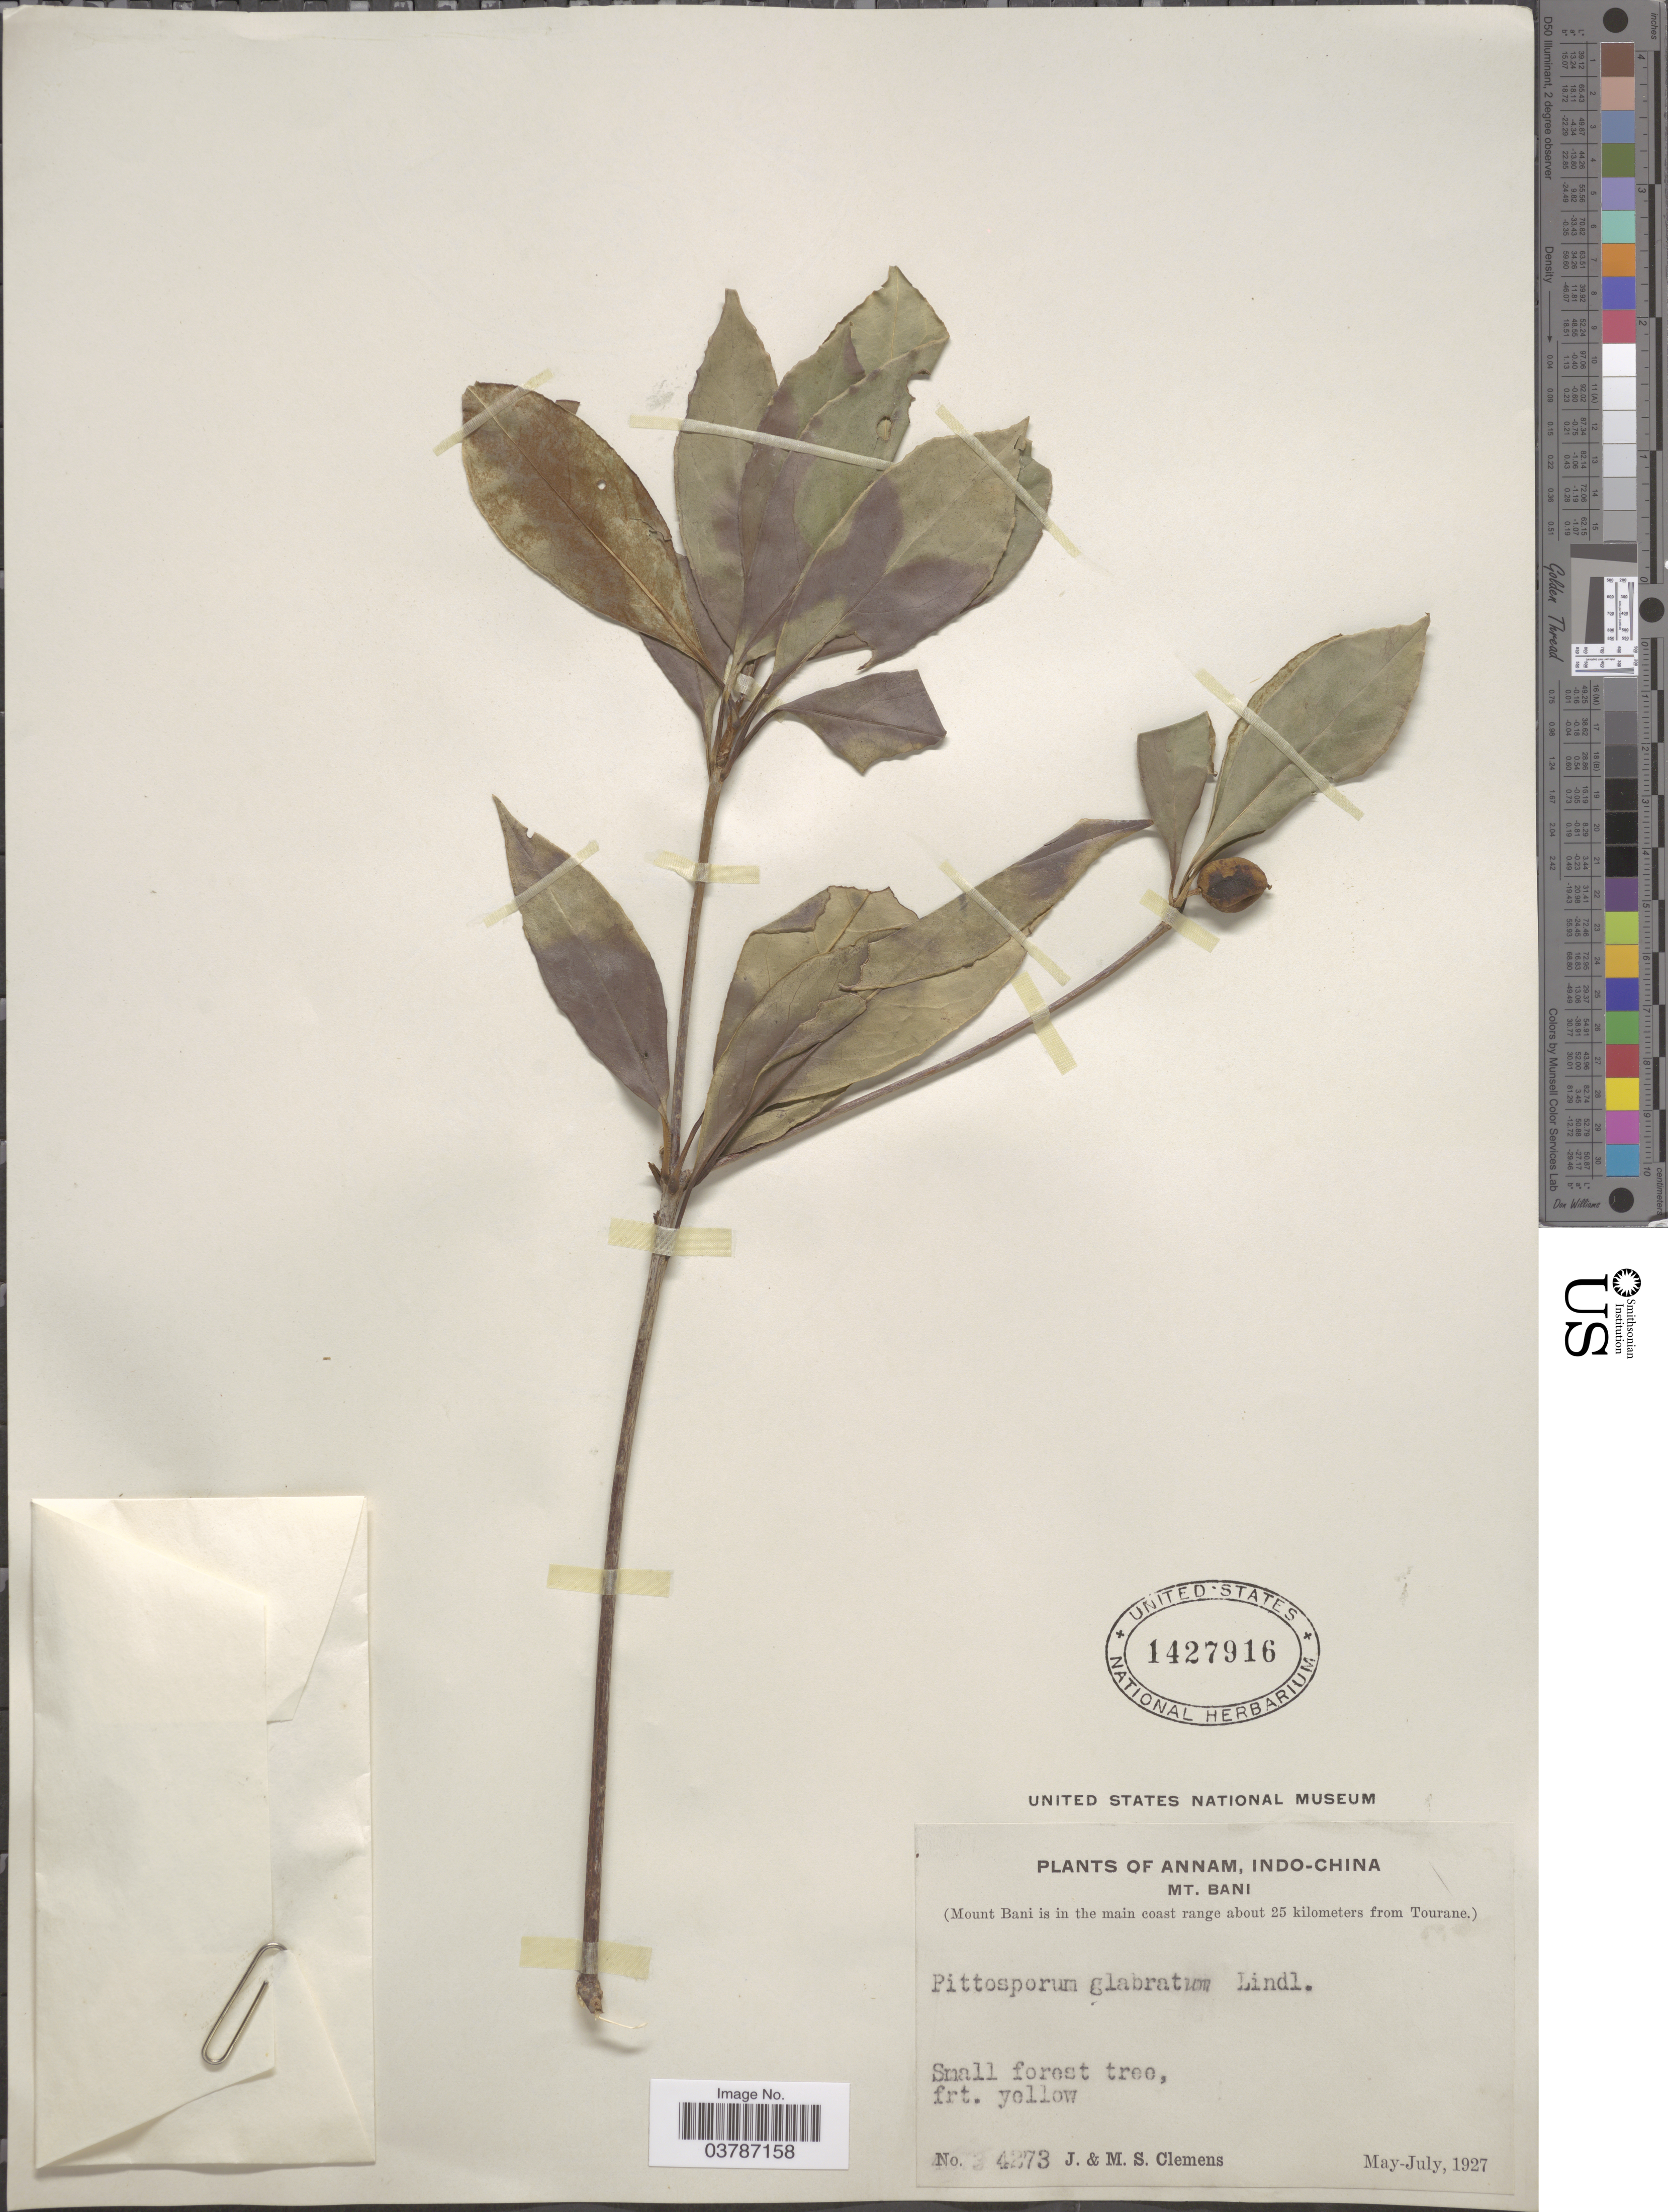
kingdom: Plantae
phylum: Tracheophyta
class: Magnoliopsida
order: Apiales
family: Pittosporaceae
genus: Pittosporum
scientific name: Pittosporum glabratum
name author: Lindl.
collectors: J. Clemens & M. S. Clemens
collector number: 4273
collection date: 1927-05/1927-07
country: Vietnam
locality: Annam, Mt. Bani. (Mount Bani is in the main coast range about 25 kilometers from Tourane.).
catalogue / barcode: US 1427916